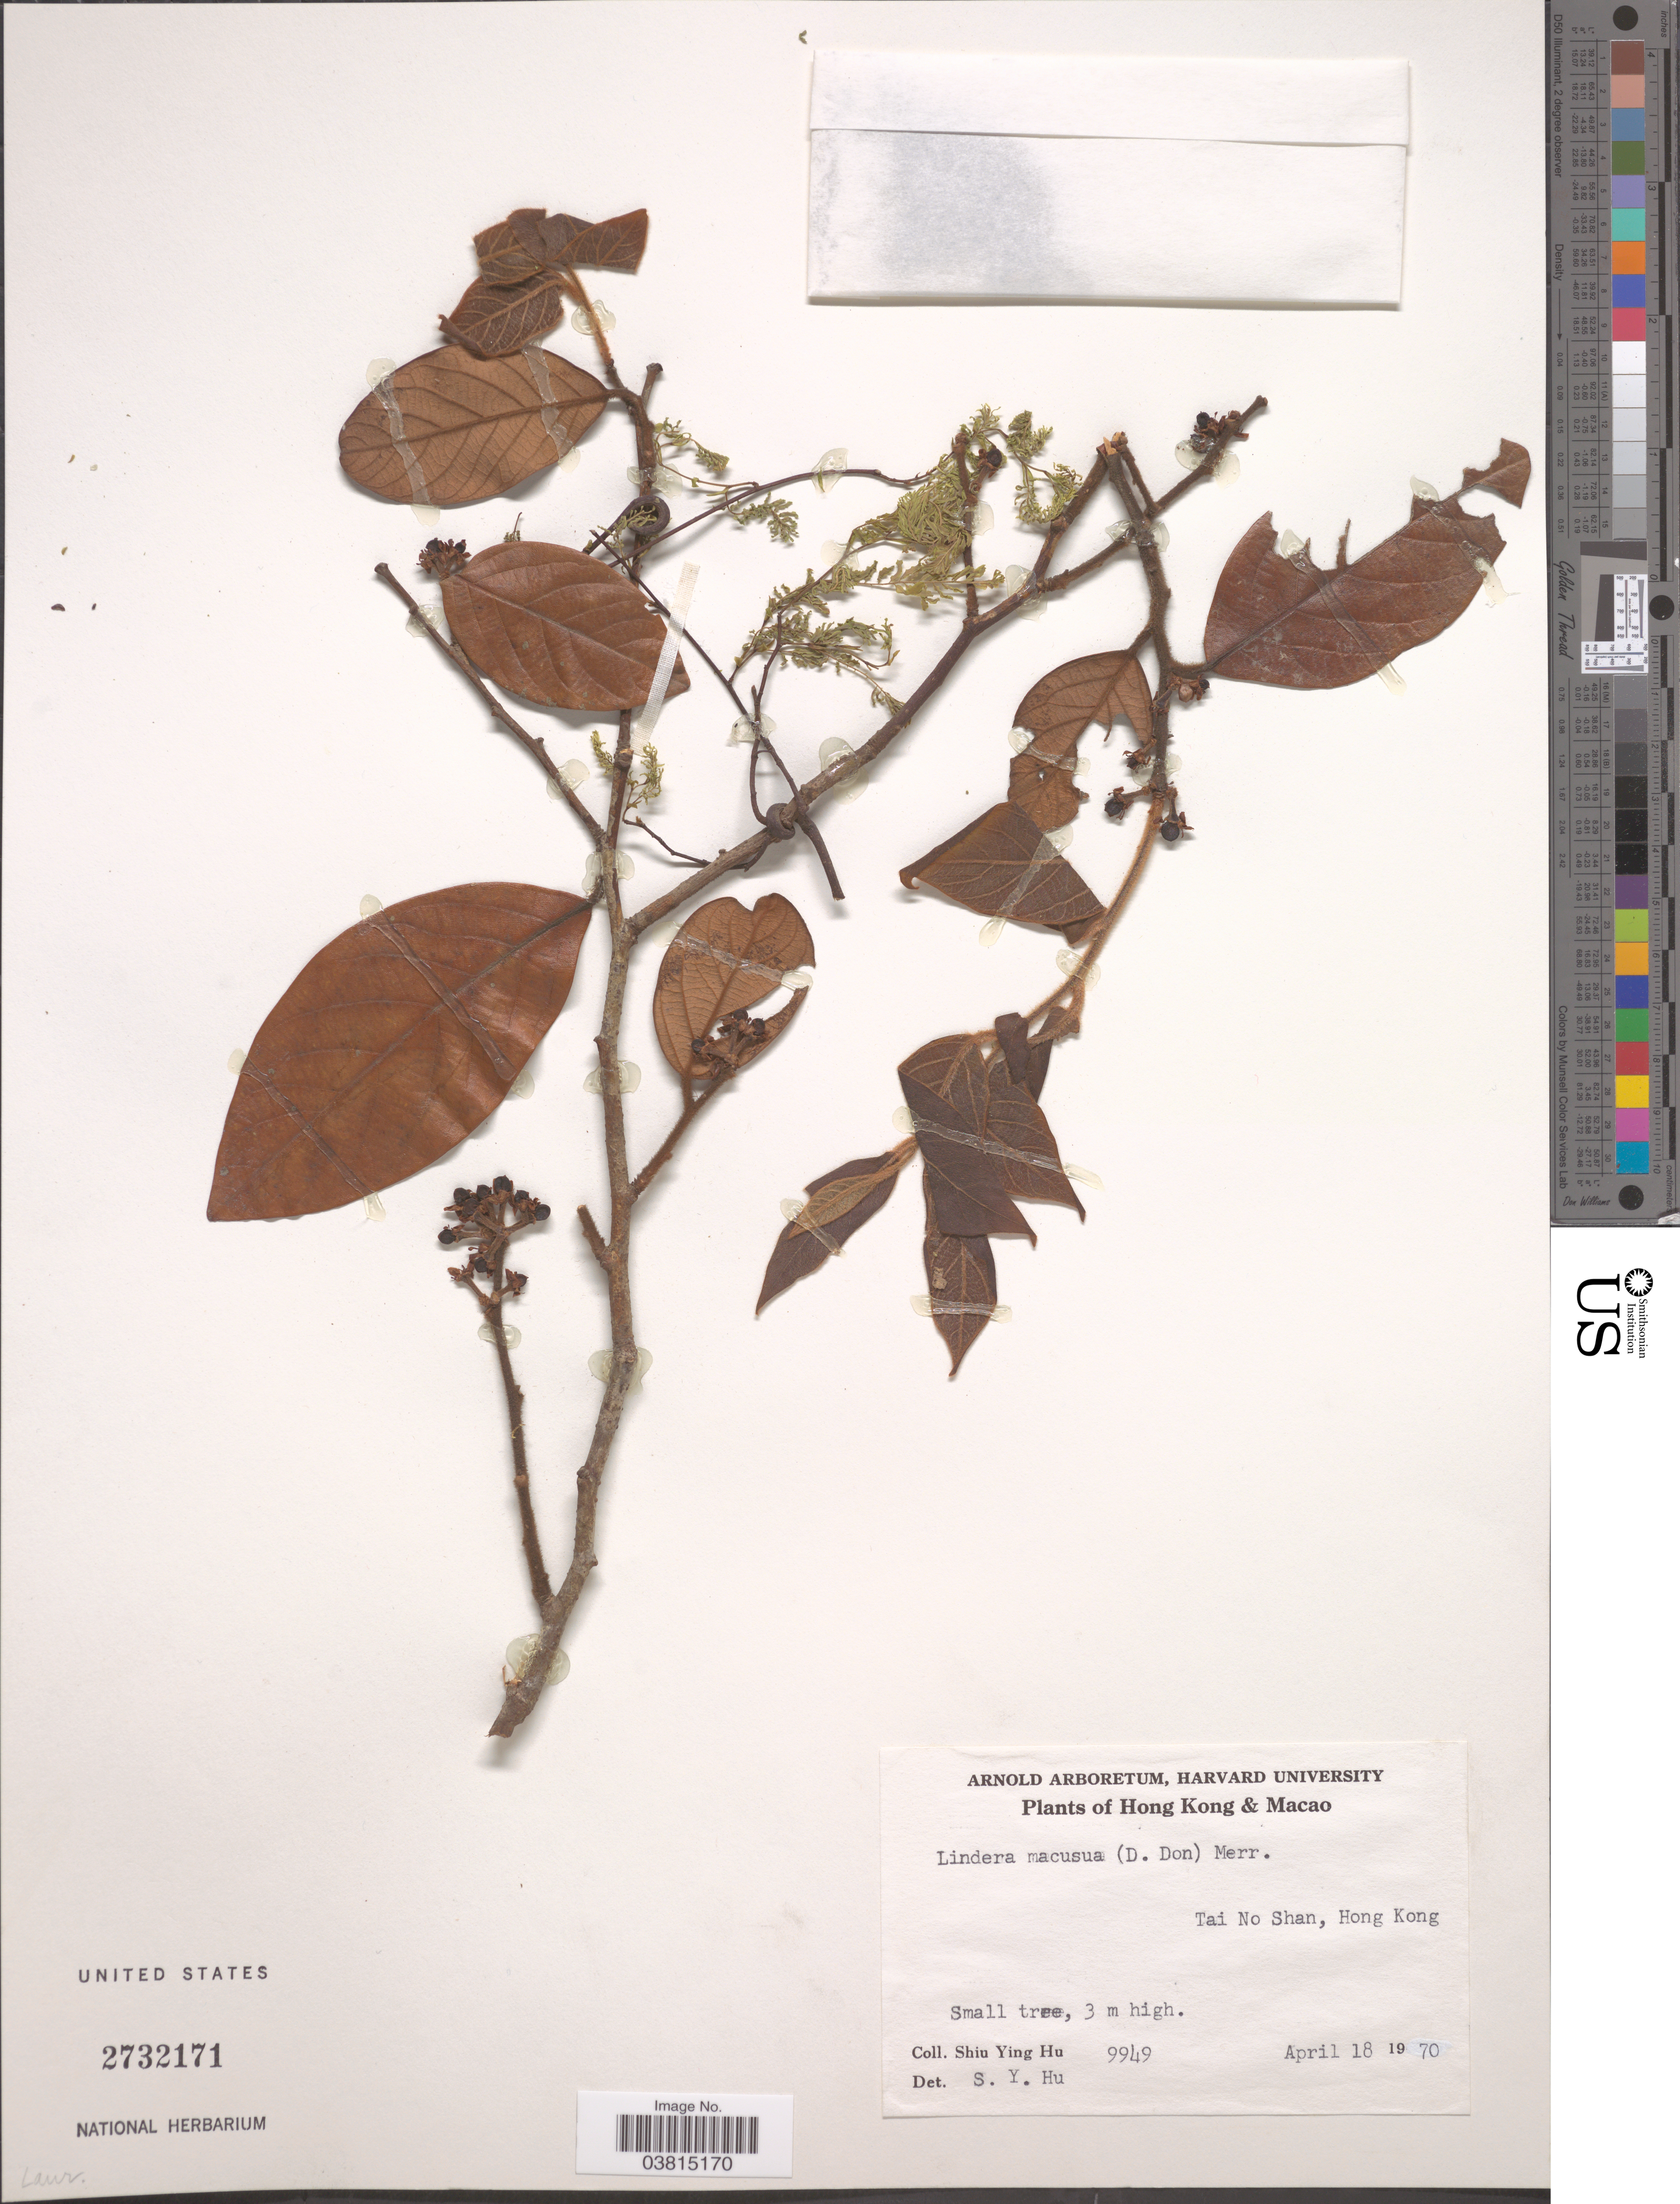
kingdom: Plantae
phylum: Tracheophyta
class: Magnoliopsida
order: Laurales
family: Lauraceae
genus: Lindera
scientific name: Lindera nacusua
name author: (D. Don) Merr.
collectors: S. Y. Hu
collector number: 9949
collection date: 1970-04-18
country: China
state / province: Hong Kong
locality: Tai No Shan.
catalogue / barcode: US 2732171